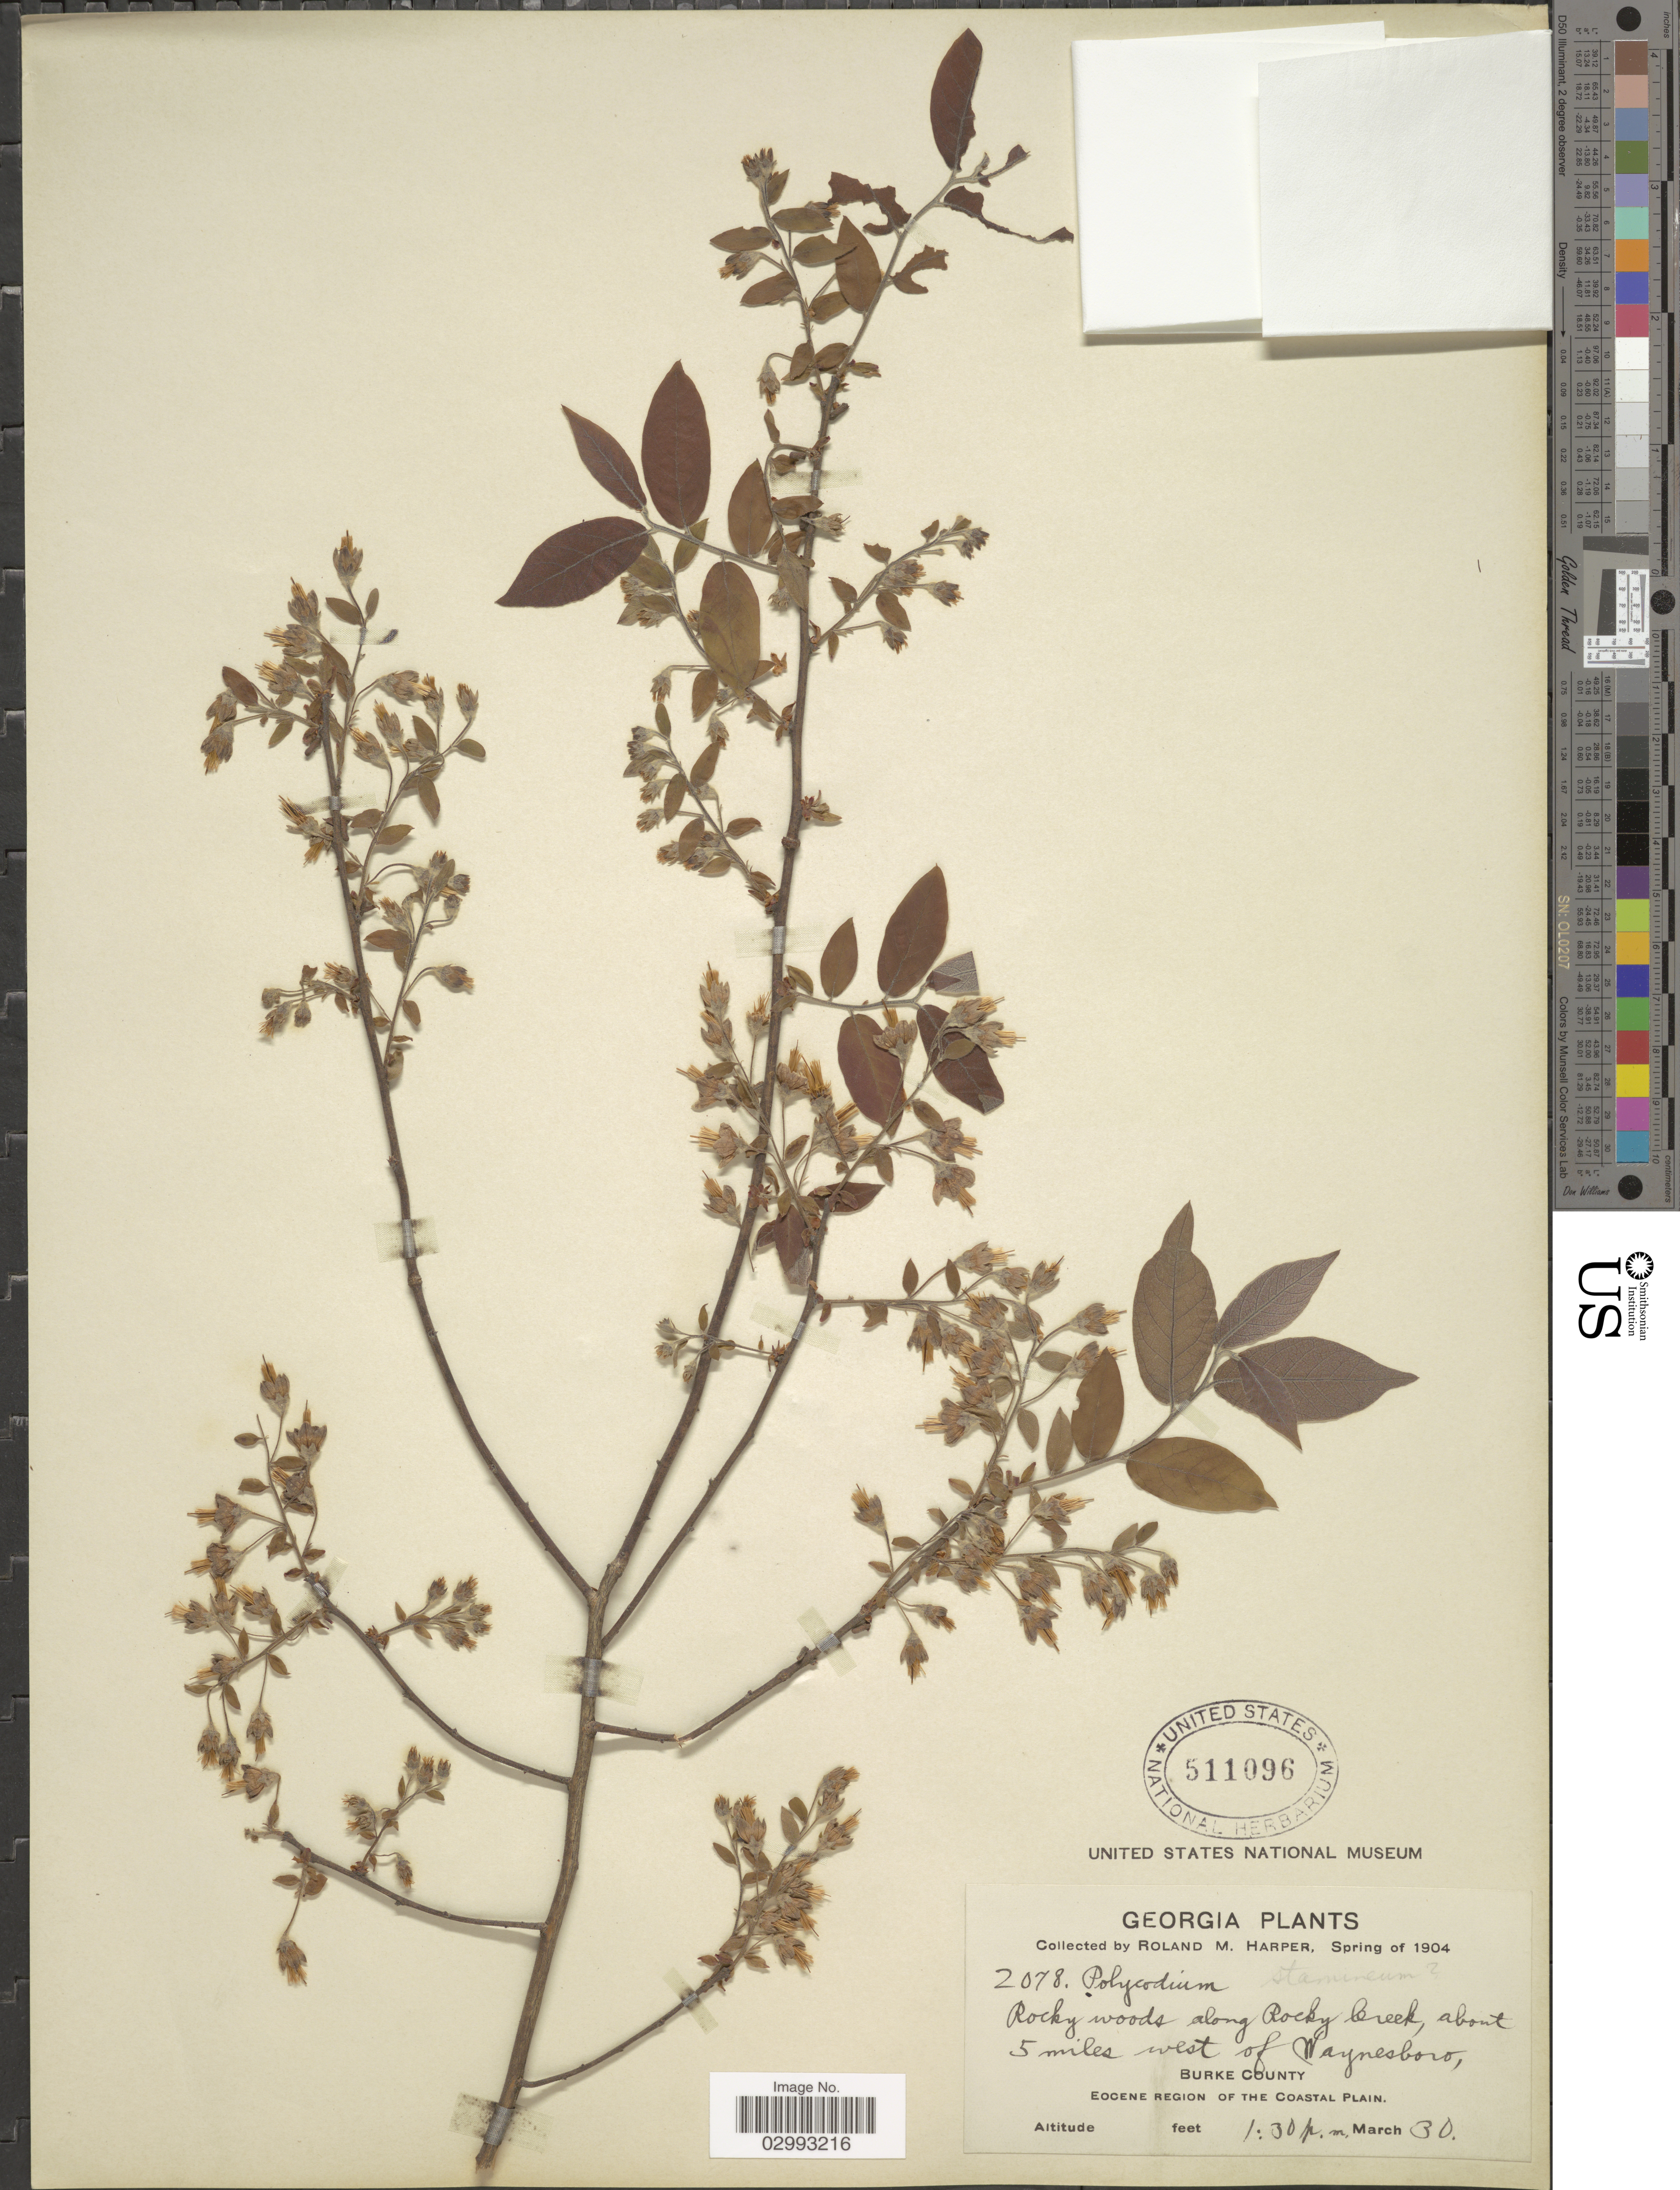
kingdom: Plantae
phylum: Tracheophyta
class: Magnoliopsida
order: Ericales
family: Ericaceae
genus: Polycodium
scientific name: Polycodium sericeum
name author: (C. Mohr) C.B. Rob.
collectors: R. M. Harper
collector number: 2078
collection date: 1904-03-30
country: United States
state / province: Georgia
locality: Rocky woods along Rocky Creek, about 5 miles west of Waynesboro, Burke County. Eocene Region of the Coastal Plain.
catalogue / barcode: US 511096